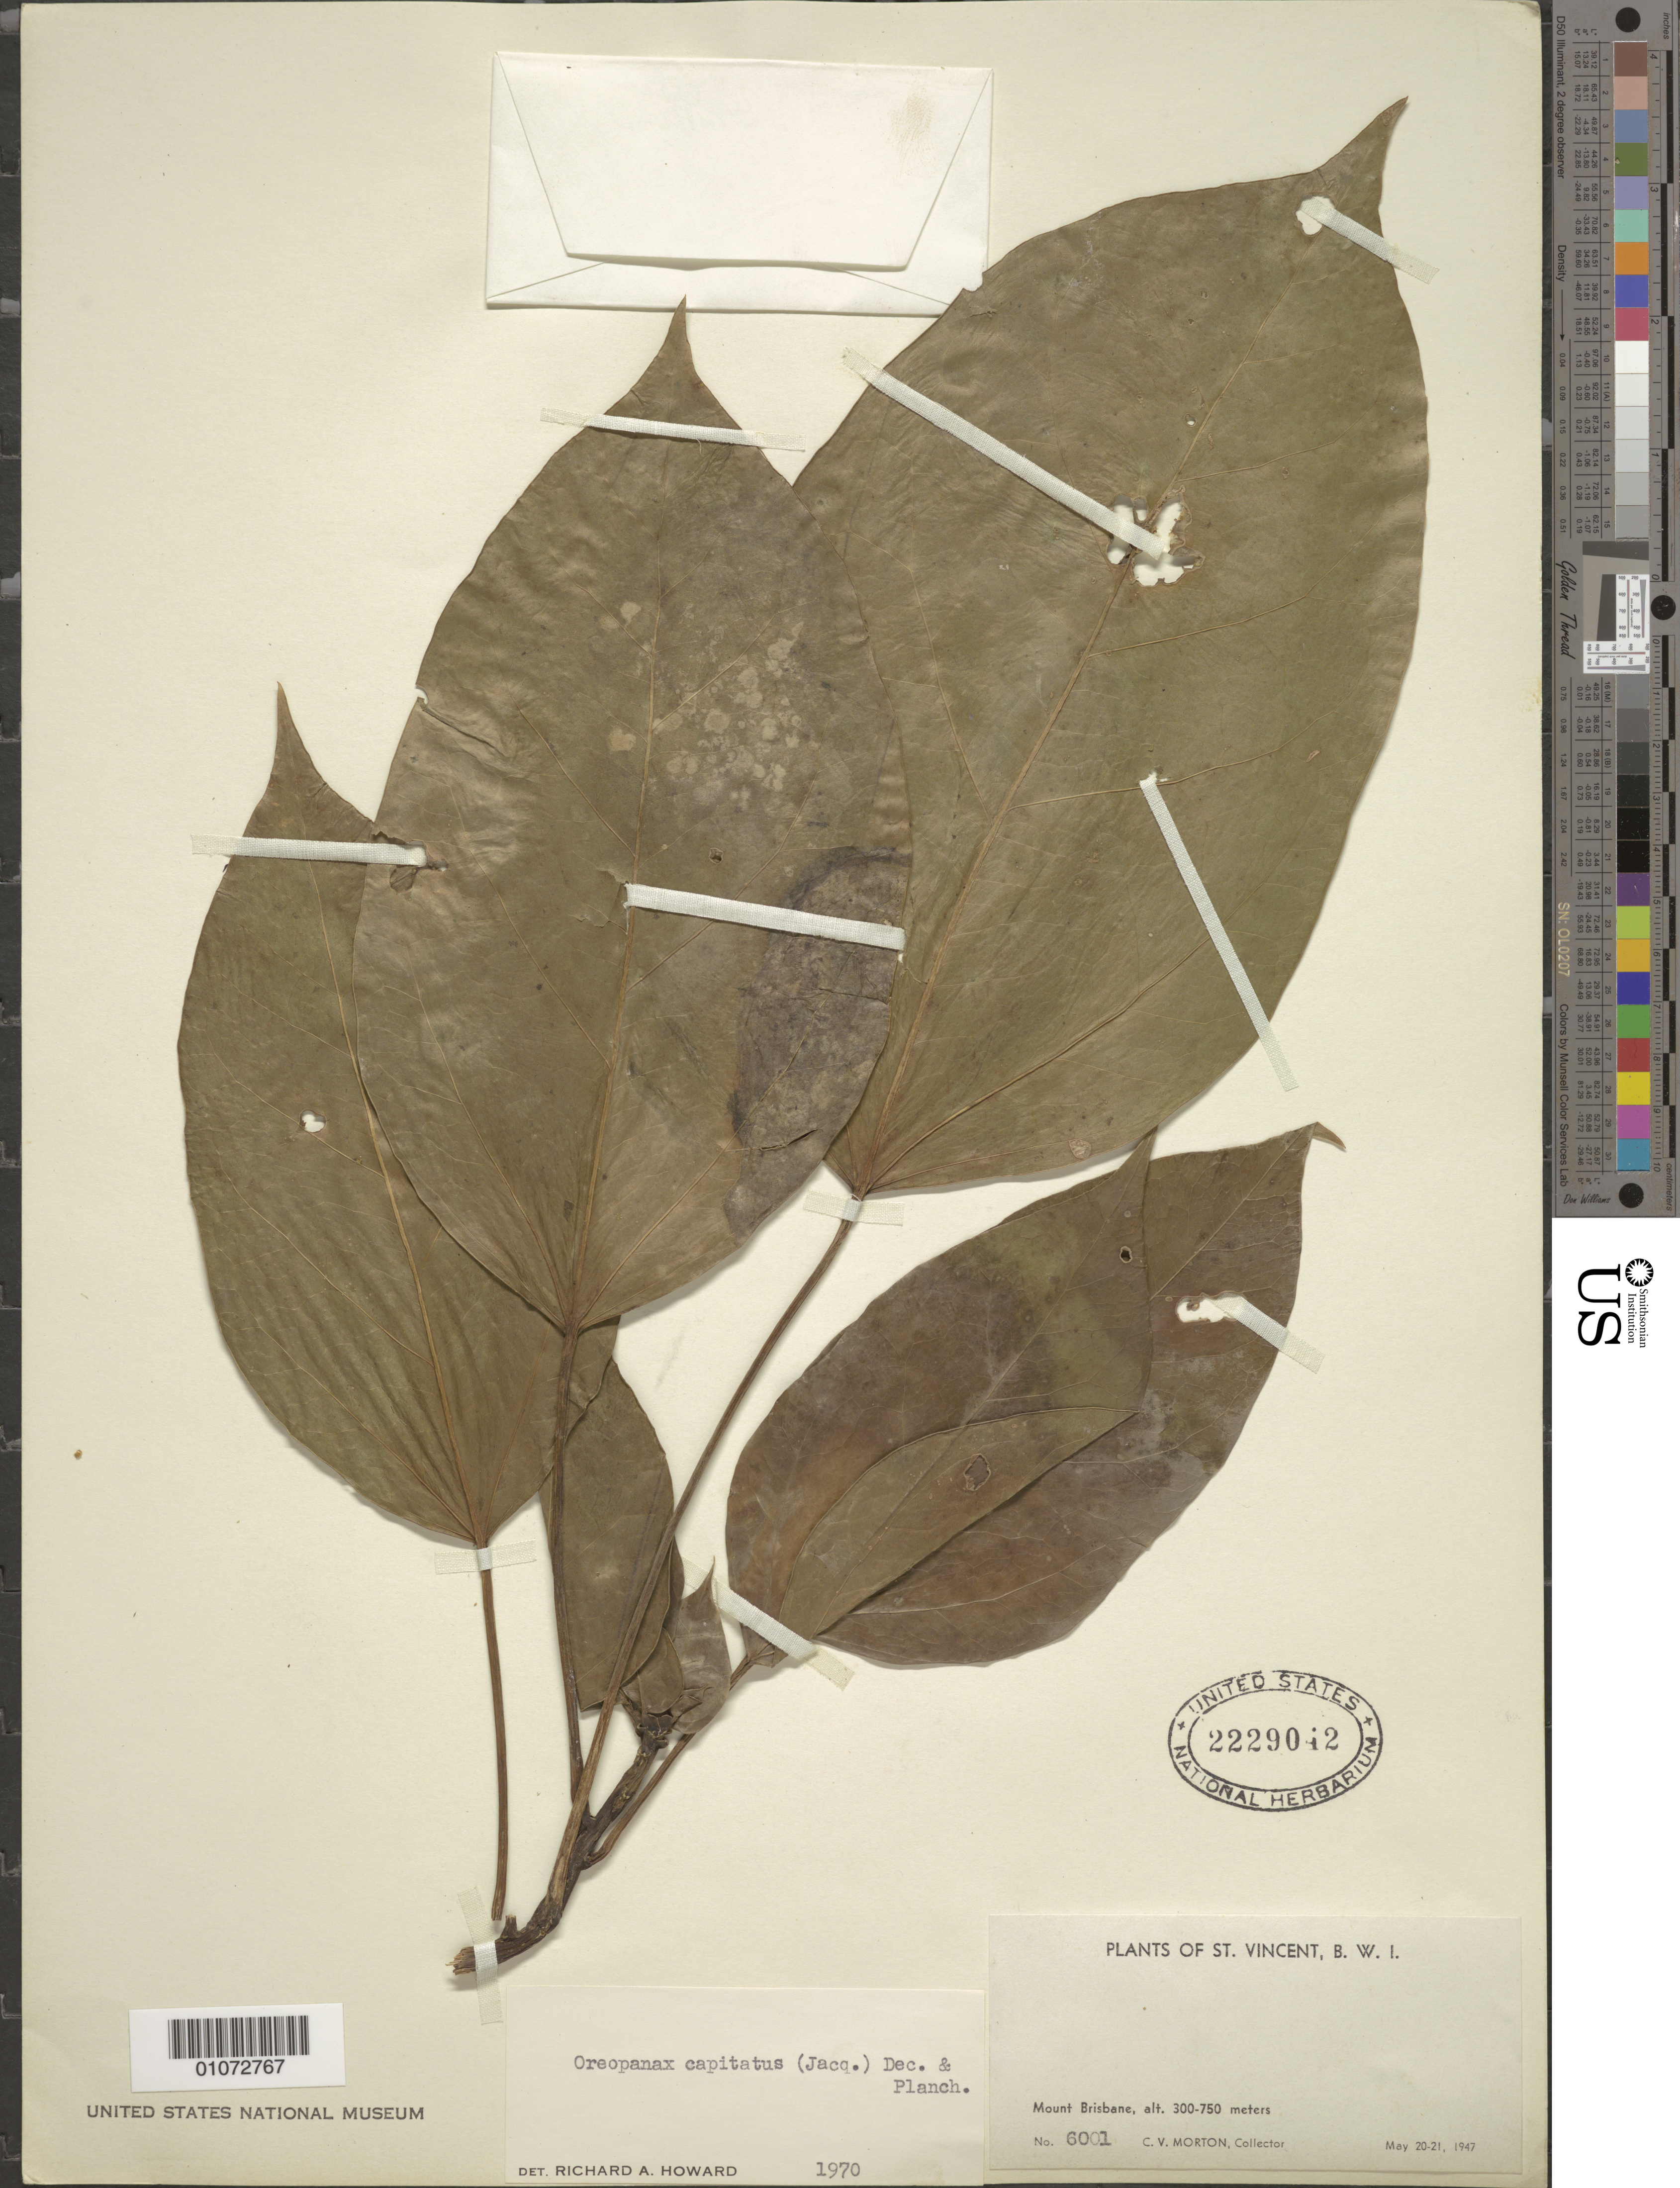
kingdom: Plantae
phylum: Tracheophyta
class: Magnoliopsida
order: Apiales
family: Araliaceae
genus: Oreopanax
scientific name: Oreopanax capitatus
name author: (Jacq.) Decne. & Planch.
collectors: C. V. Morton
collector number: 6001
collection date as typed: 20 Mar 1947 to 21 May 1947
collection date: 1947-03-20/1947-05-21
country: St. Vincent - Grenadines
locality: Mount Brisbane.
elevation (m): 30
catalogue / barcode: US 2229042